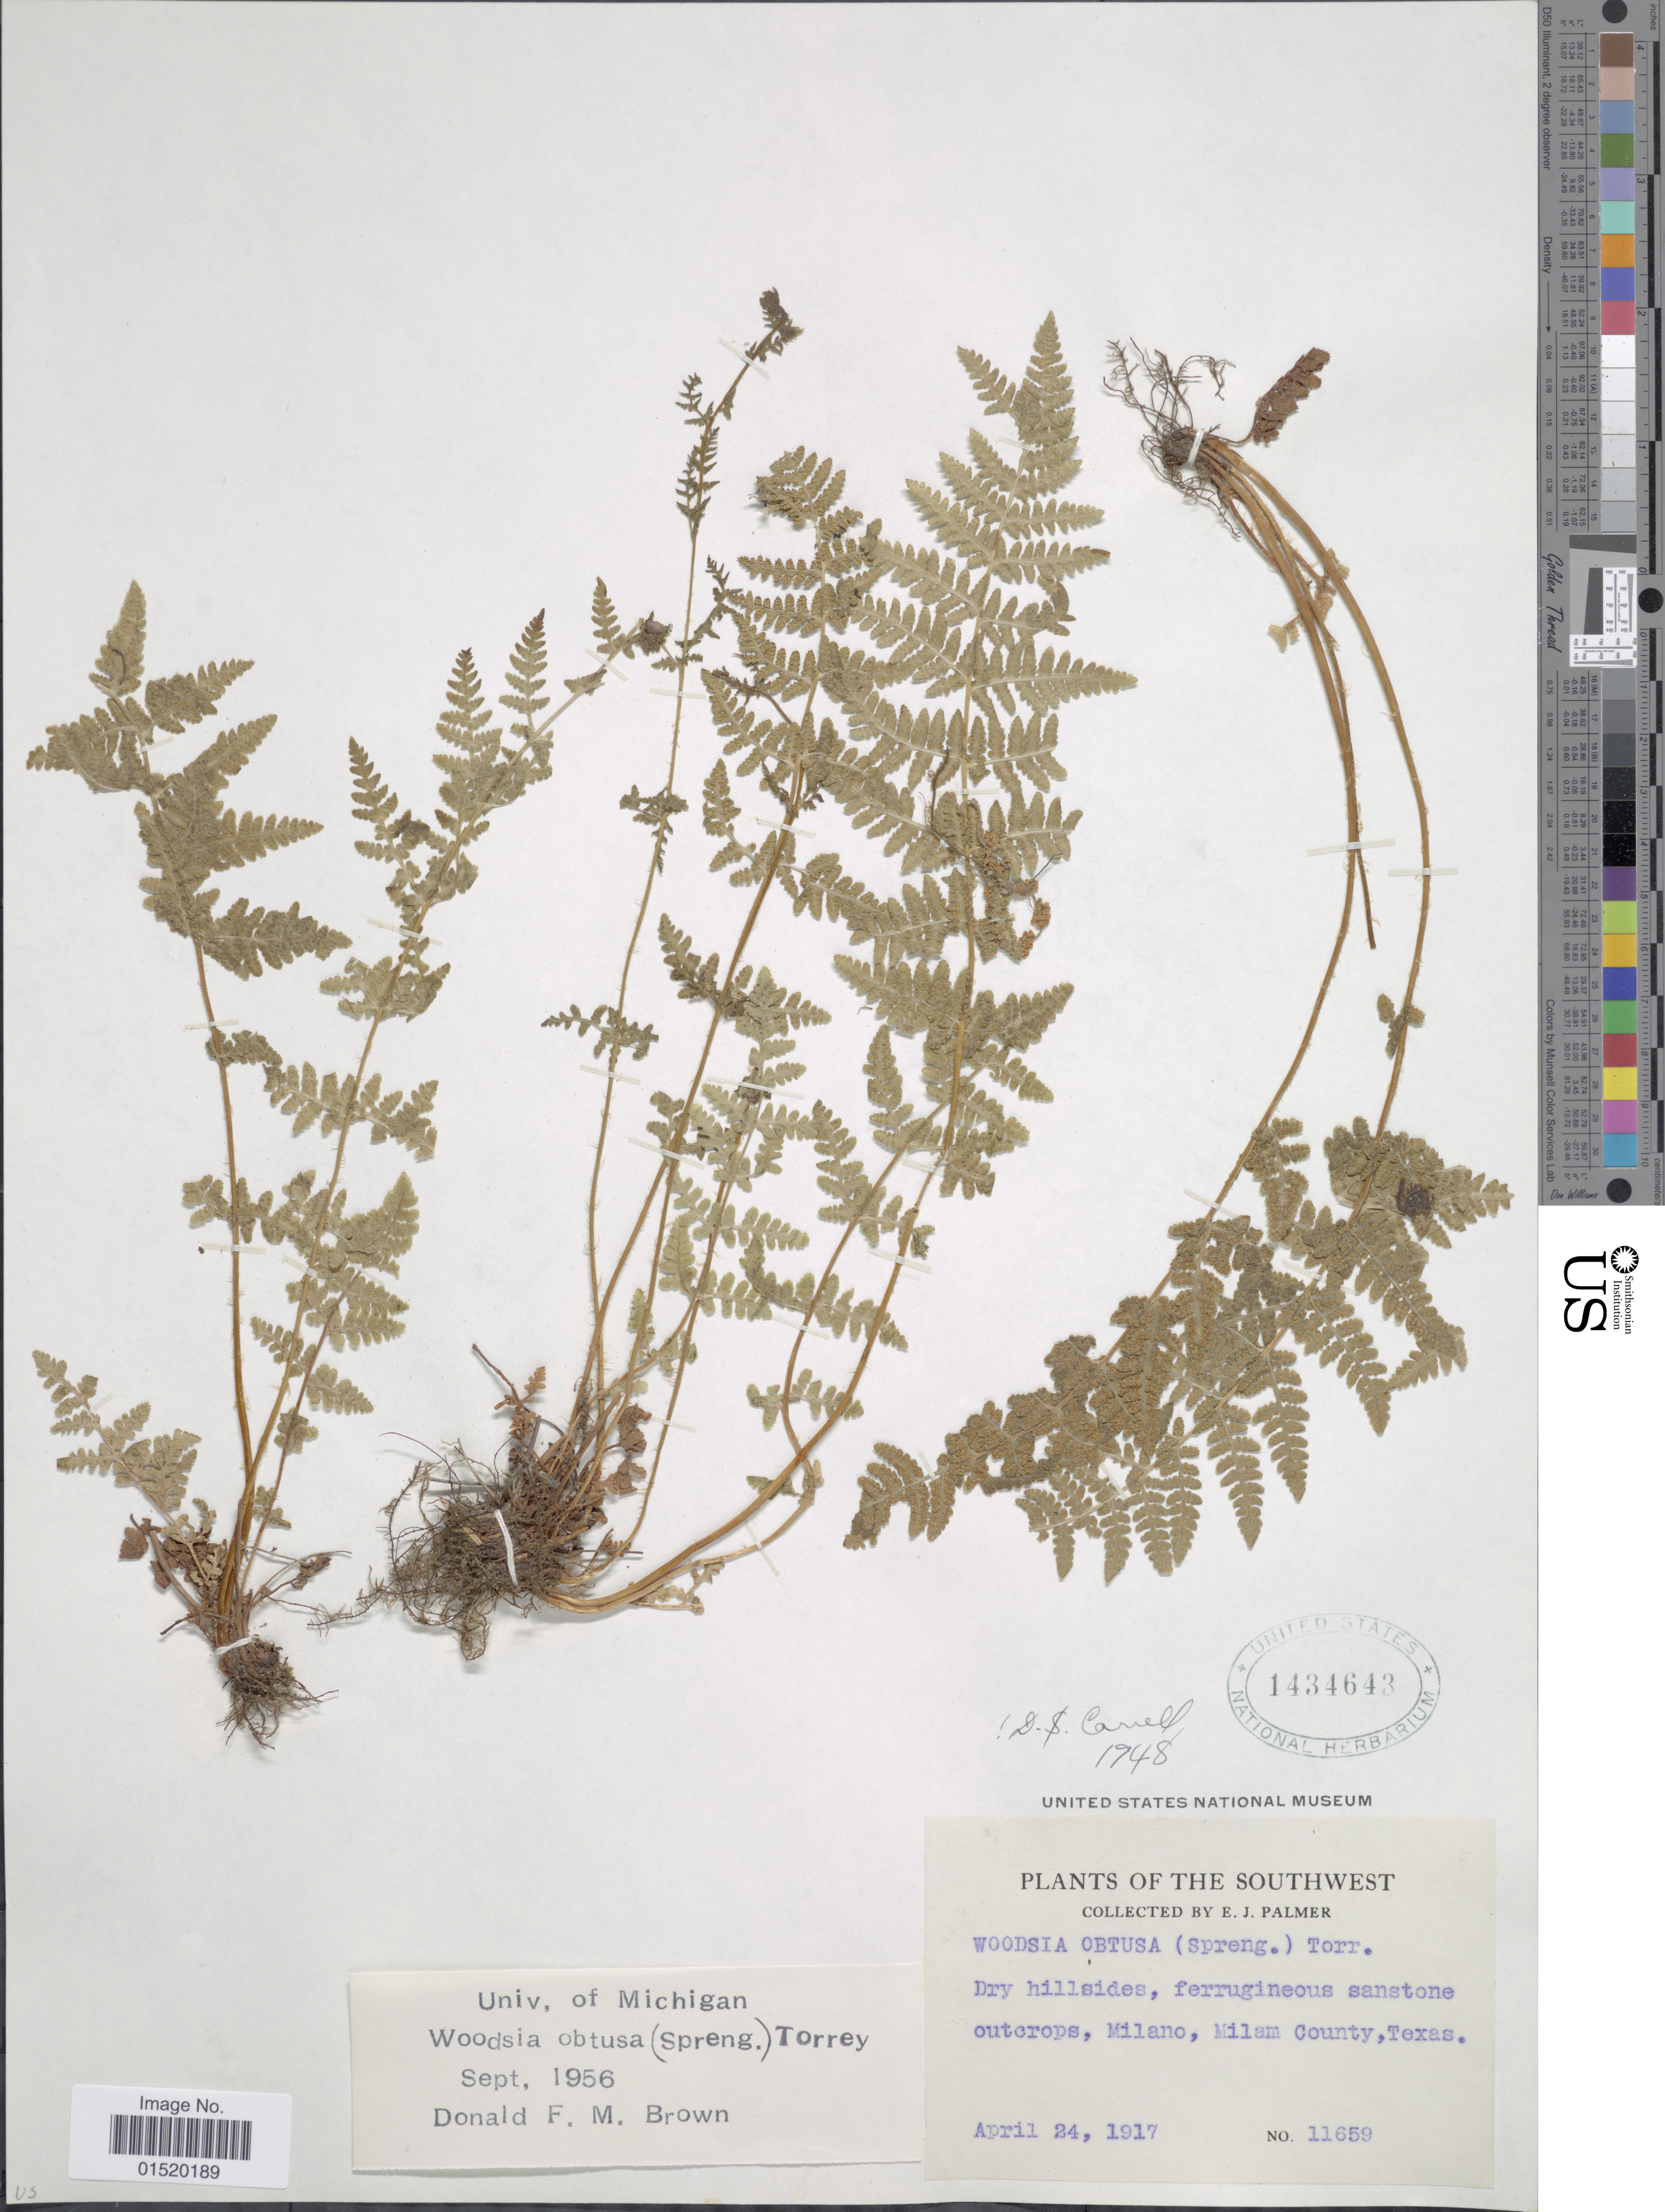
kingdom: Plantae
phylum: Tracheophyta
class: Polypodiopsida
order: Polypodiales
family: Woodsiaceae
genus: Woodsia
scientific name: Woodsia obtusa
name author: (Spreng.) Torr.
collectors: E. J. Palmer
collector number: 11659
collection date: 1917-04-24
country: United States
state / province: Texas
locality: The Southwest, Dry hillsides, ferrugineous sandstone outcrops, Milano, Milam County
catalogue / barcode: US 1434643